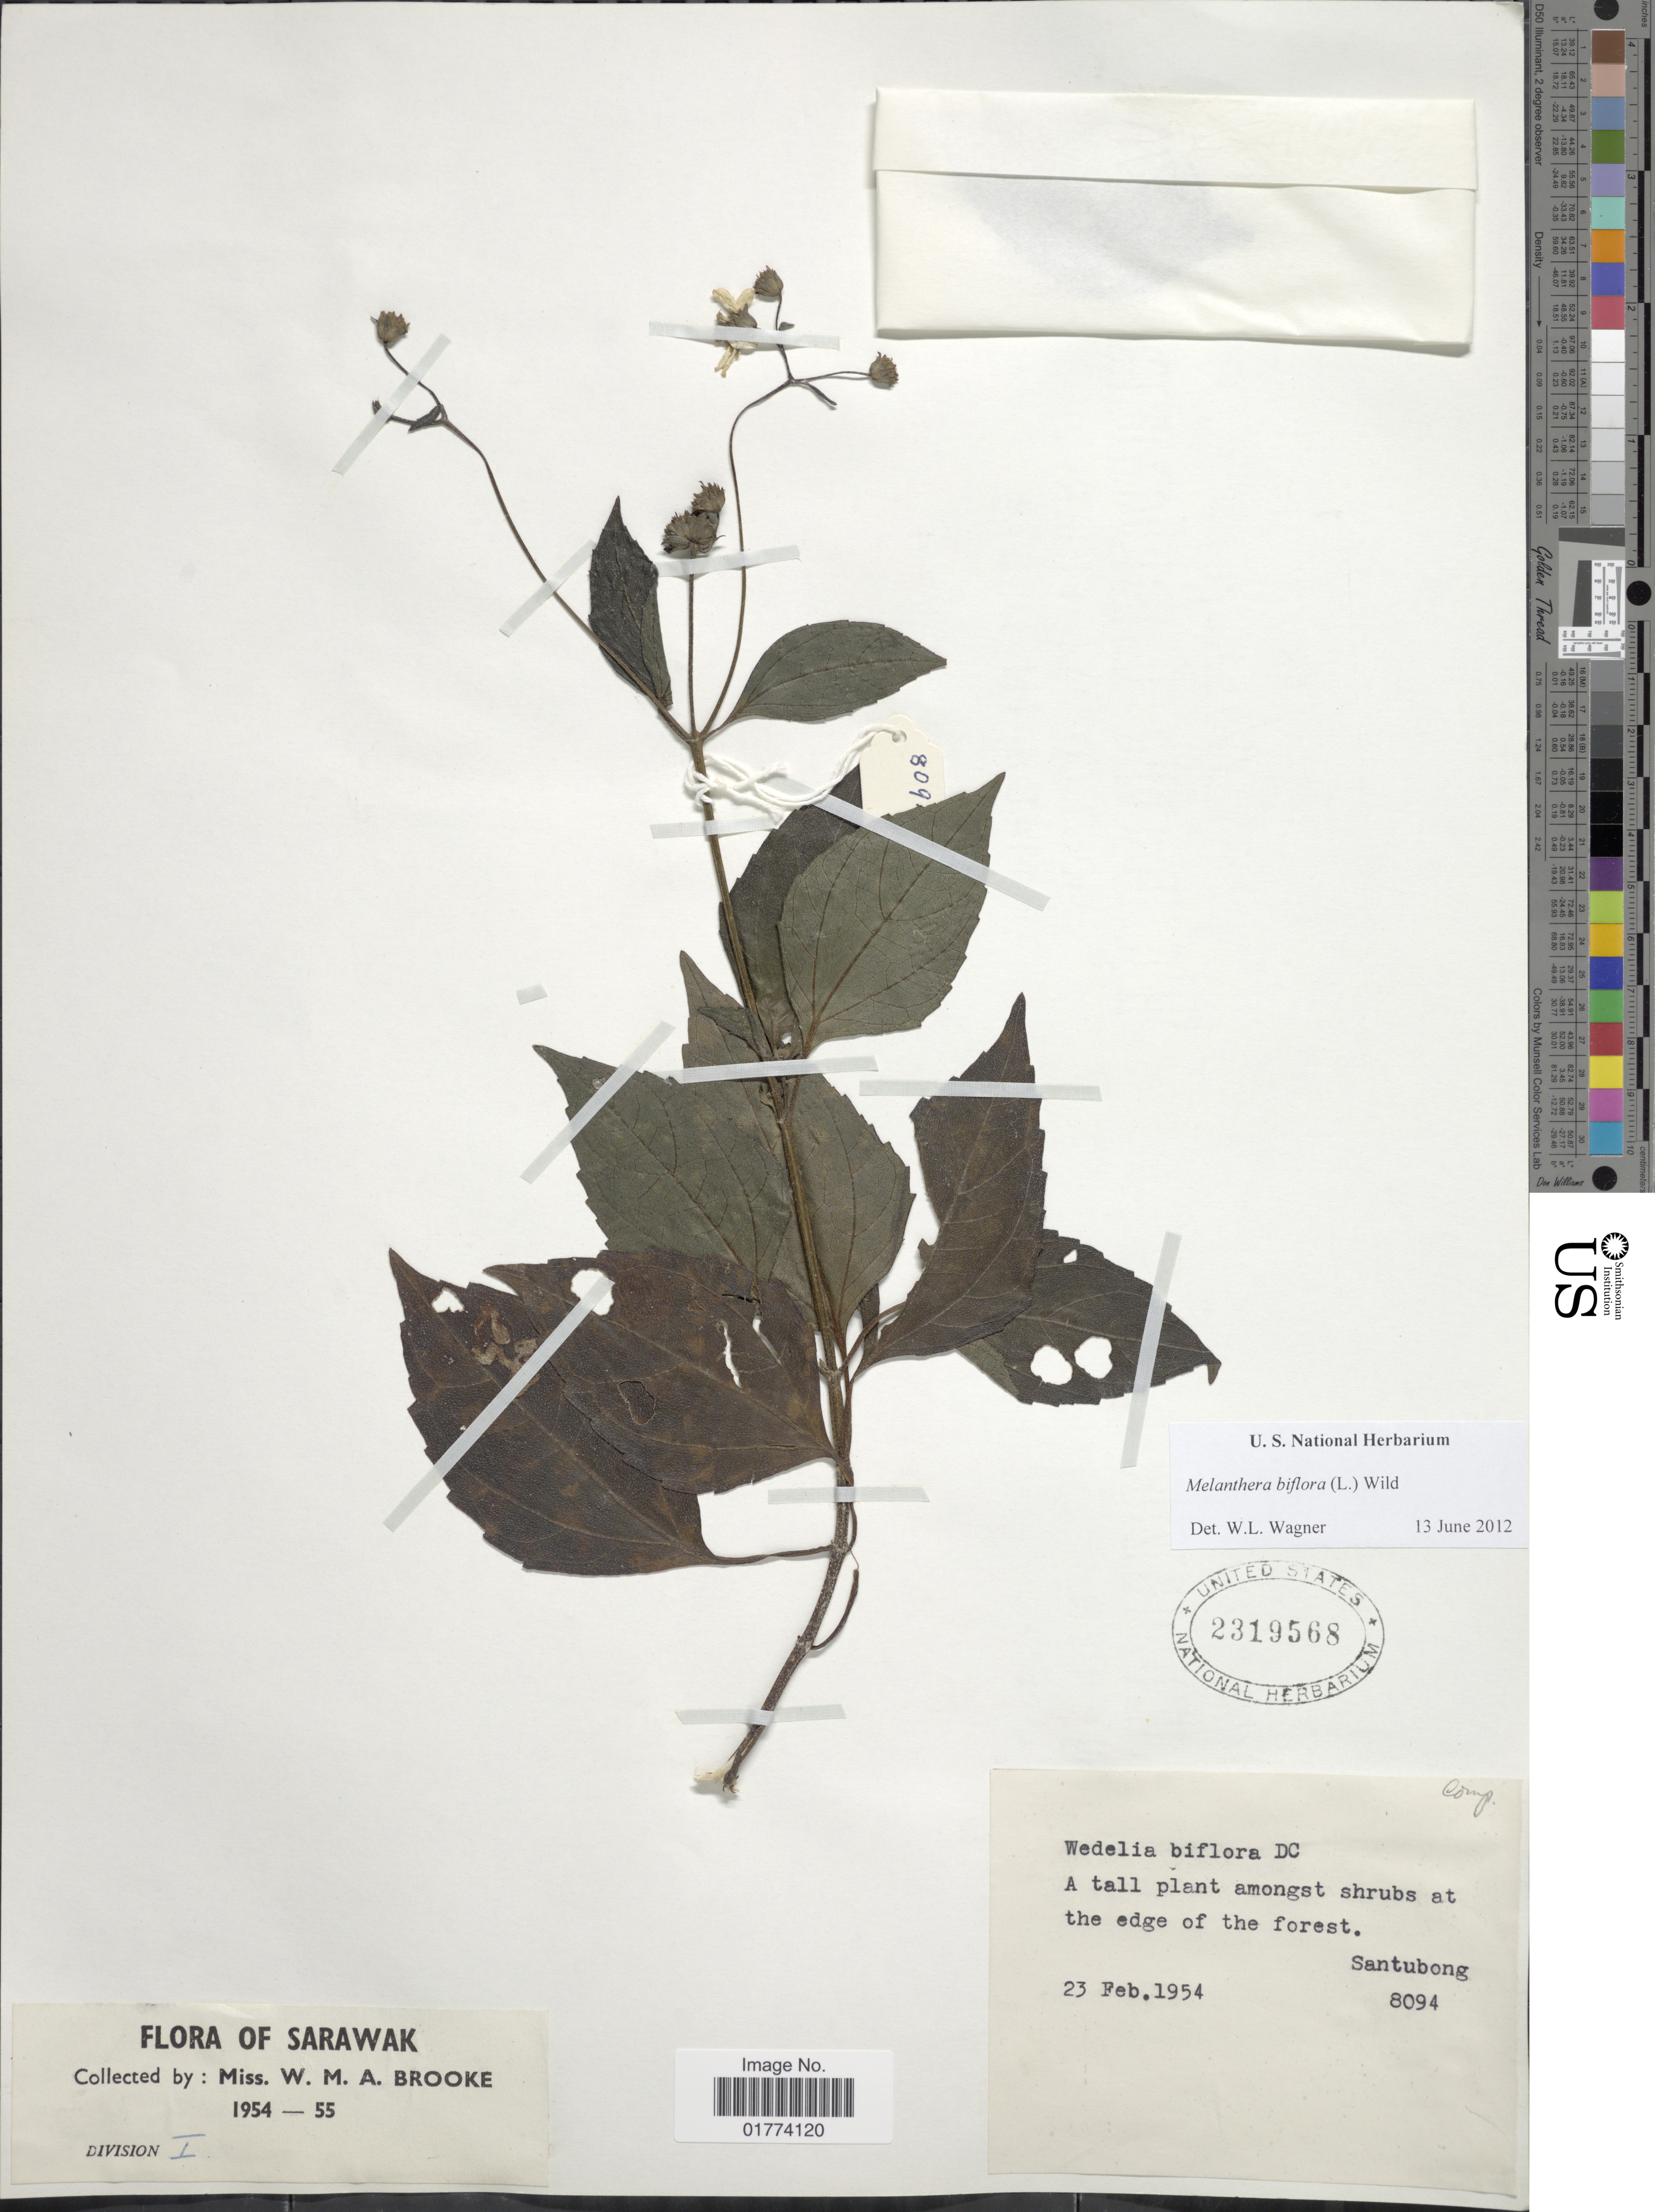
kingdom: Plantae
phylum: Tracheophyta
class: Magnoliopsida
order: Asterales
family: Asteraceae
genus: Wollastonia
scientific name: Wollastonia biflora var. biflora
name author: (L.) DC.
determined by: Wagner, W. L., (BOT), Smithsonian Institution - National Museum of Natural History (UNITED STATES)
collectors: W. Brooke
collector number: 8094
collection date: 1954-02-23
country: Malaysia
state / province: Sarawak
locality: Santubong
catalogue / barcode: US 2319568